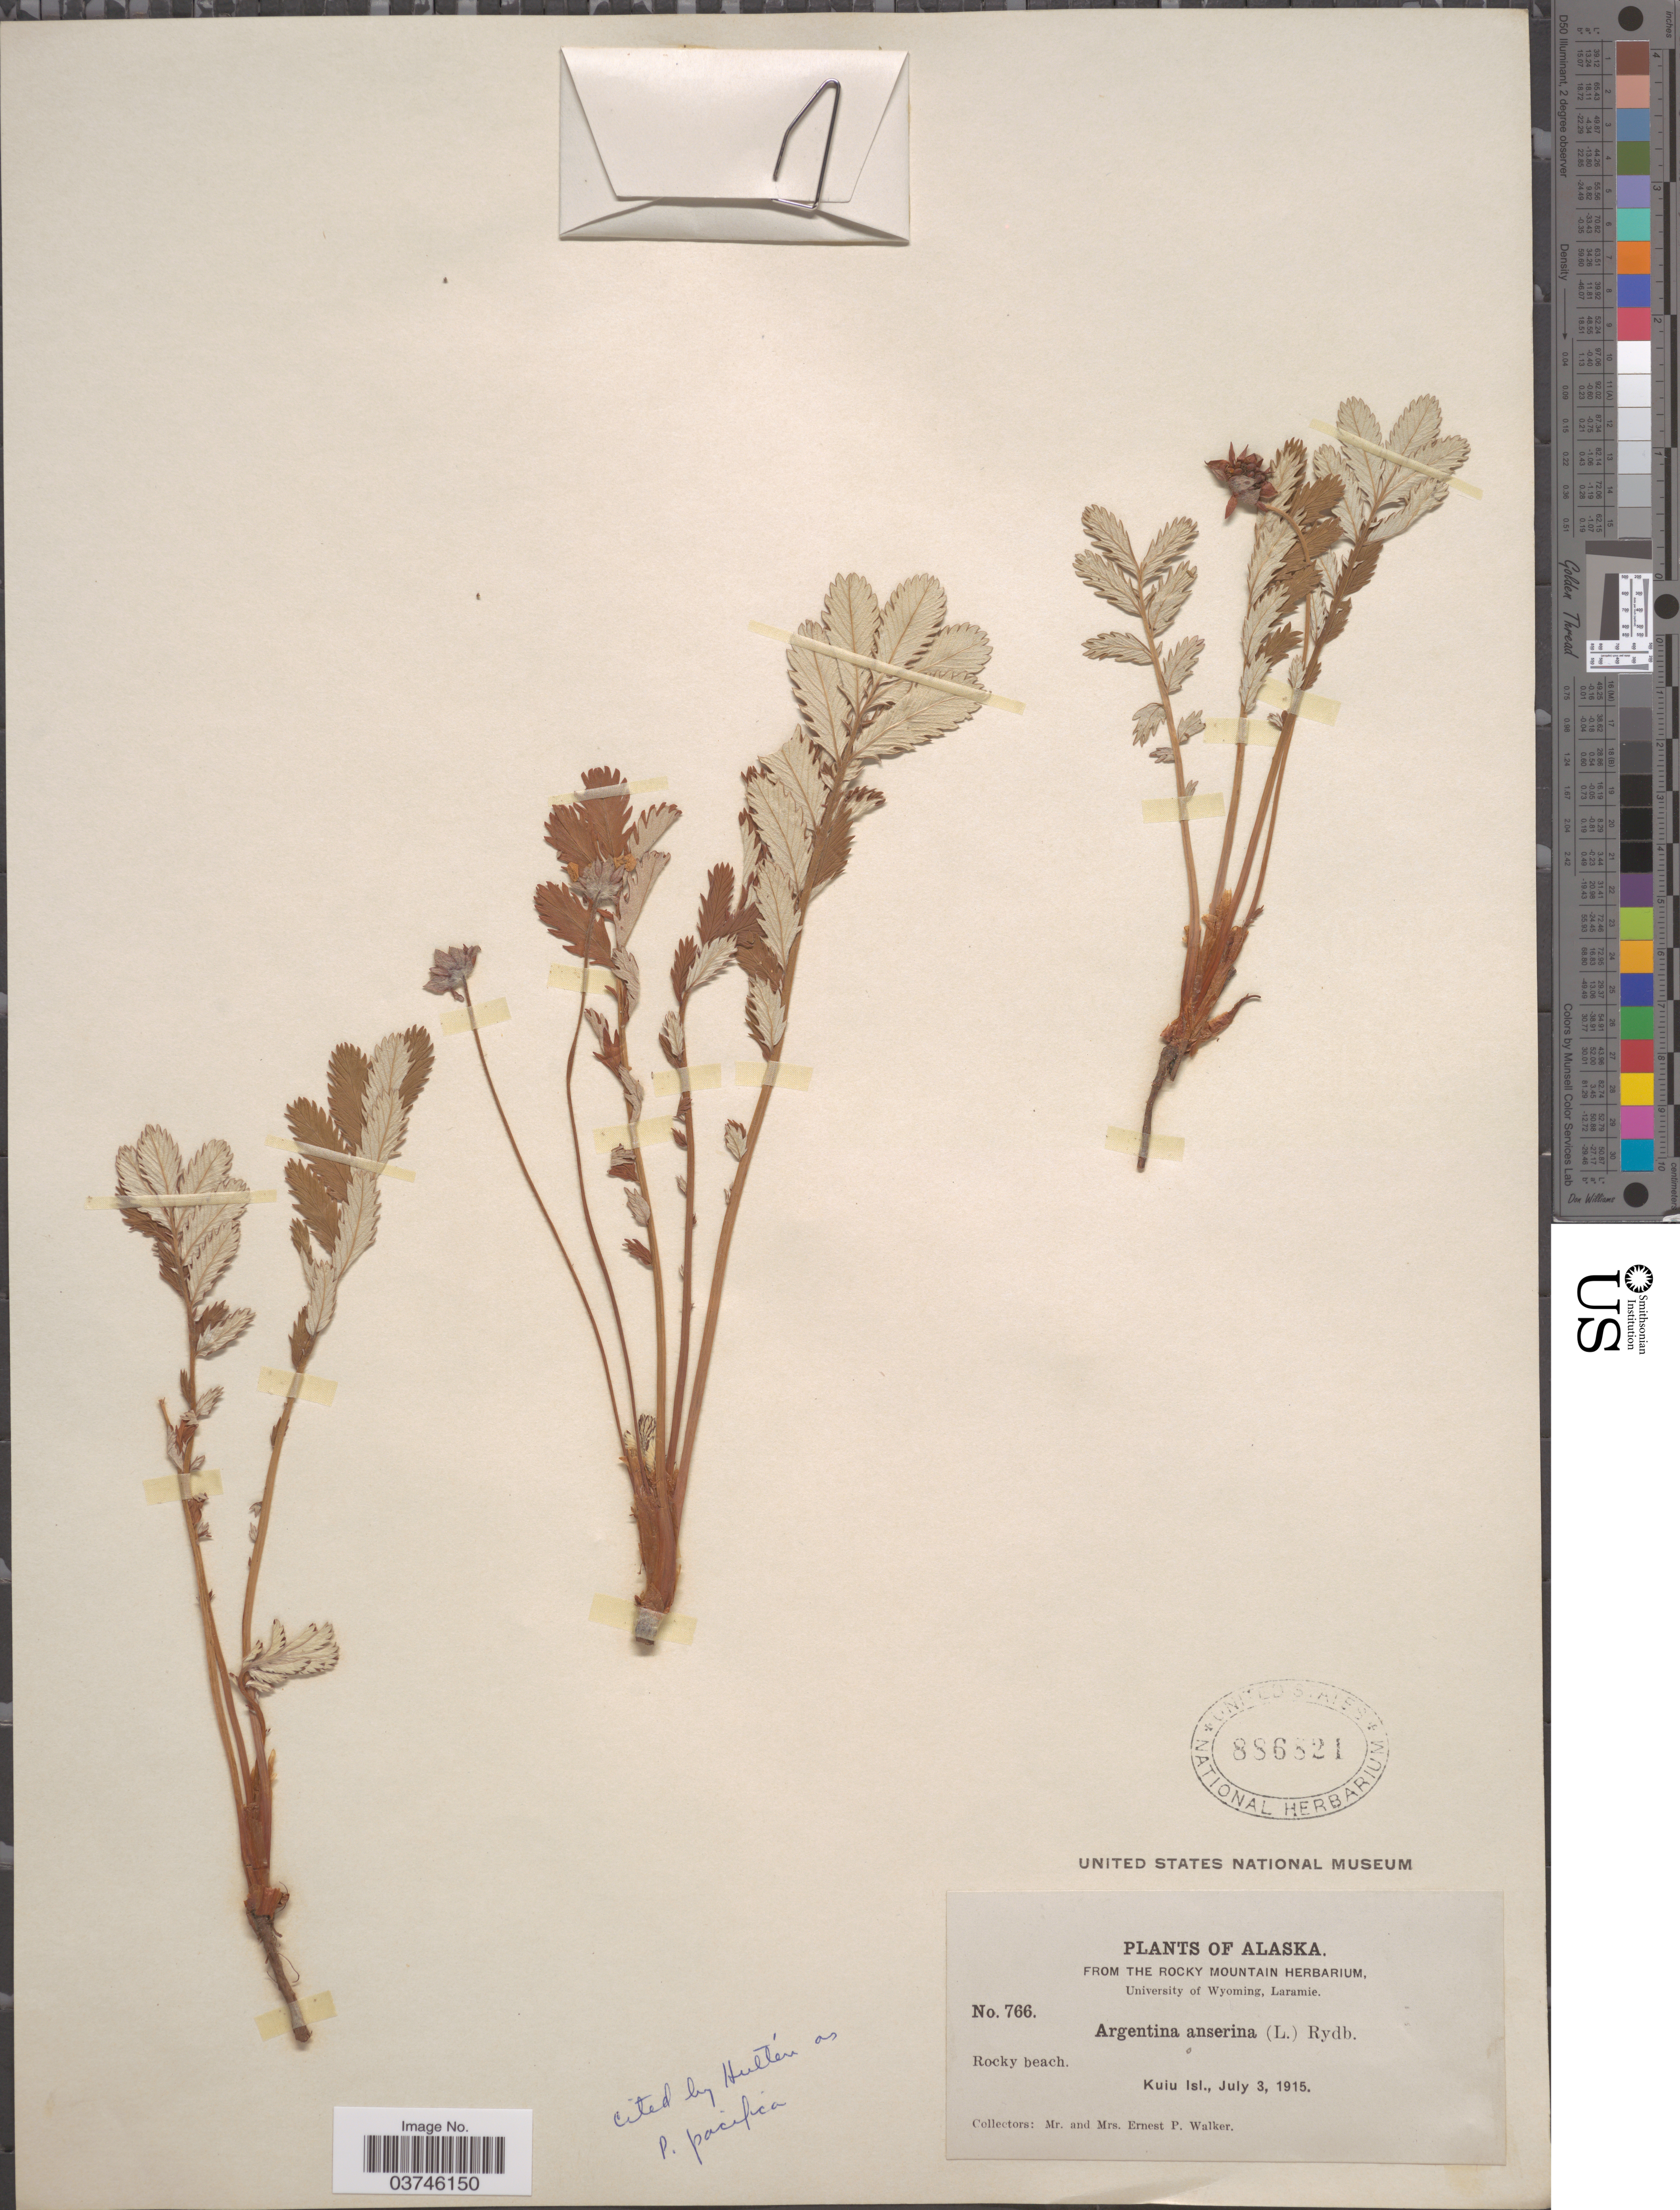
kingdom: Plantae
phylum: Tracheophyta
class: Magnoliopsida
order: Rosales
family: Rosaceae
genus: Argentina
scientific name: Argentina pacifica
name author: (Howell) Rydb.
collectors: E. P. Walker & E. Walker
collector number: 766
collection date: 1915-07-03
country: United States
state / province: Alaska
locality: Rocky beach. Kuiu Isl.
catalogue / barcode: US 886821